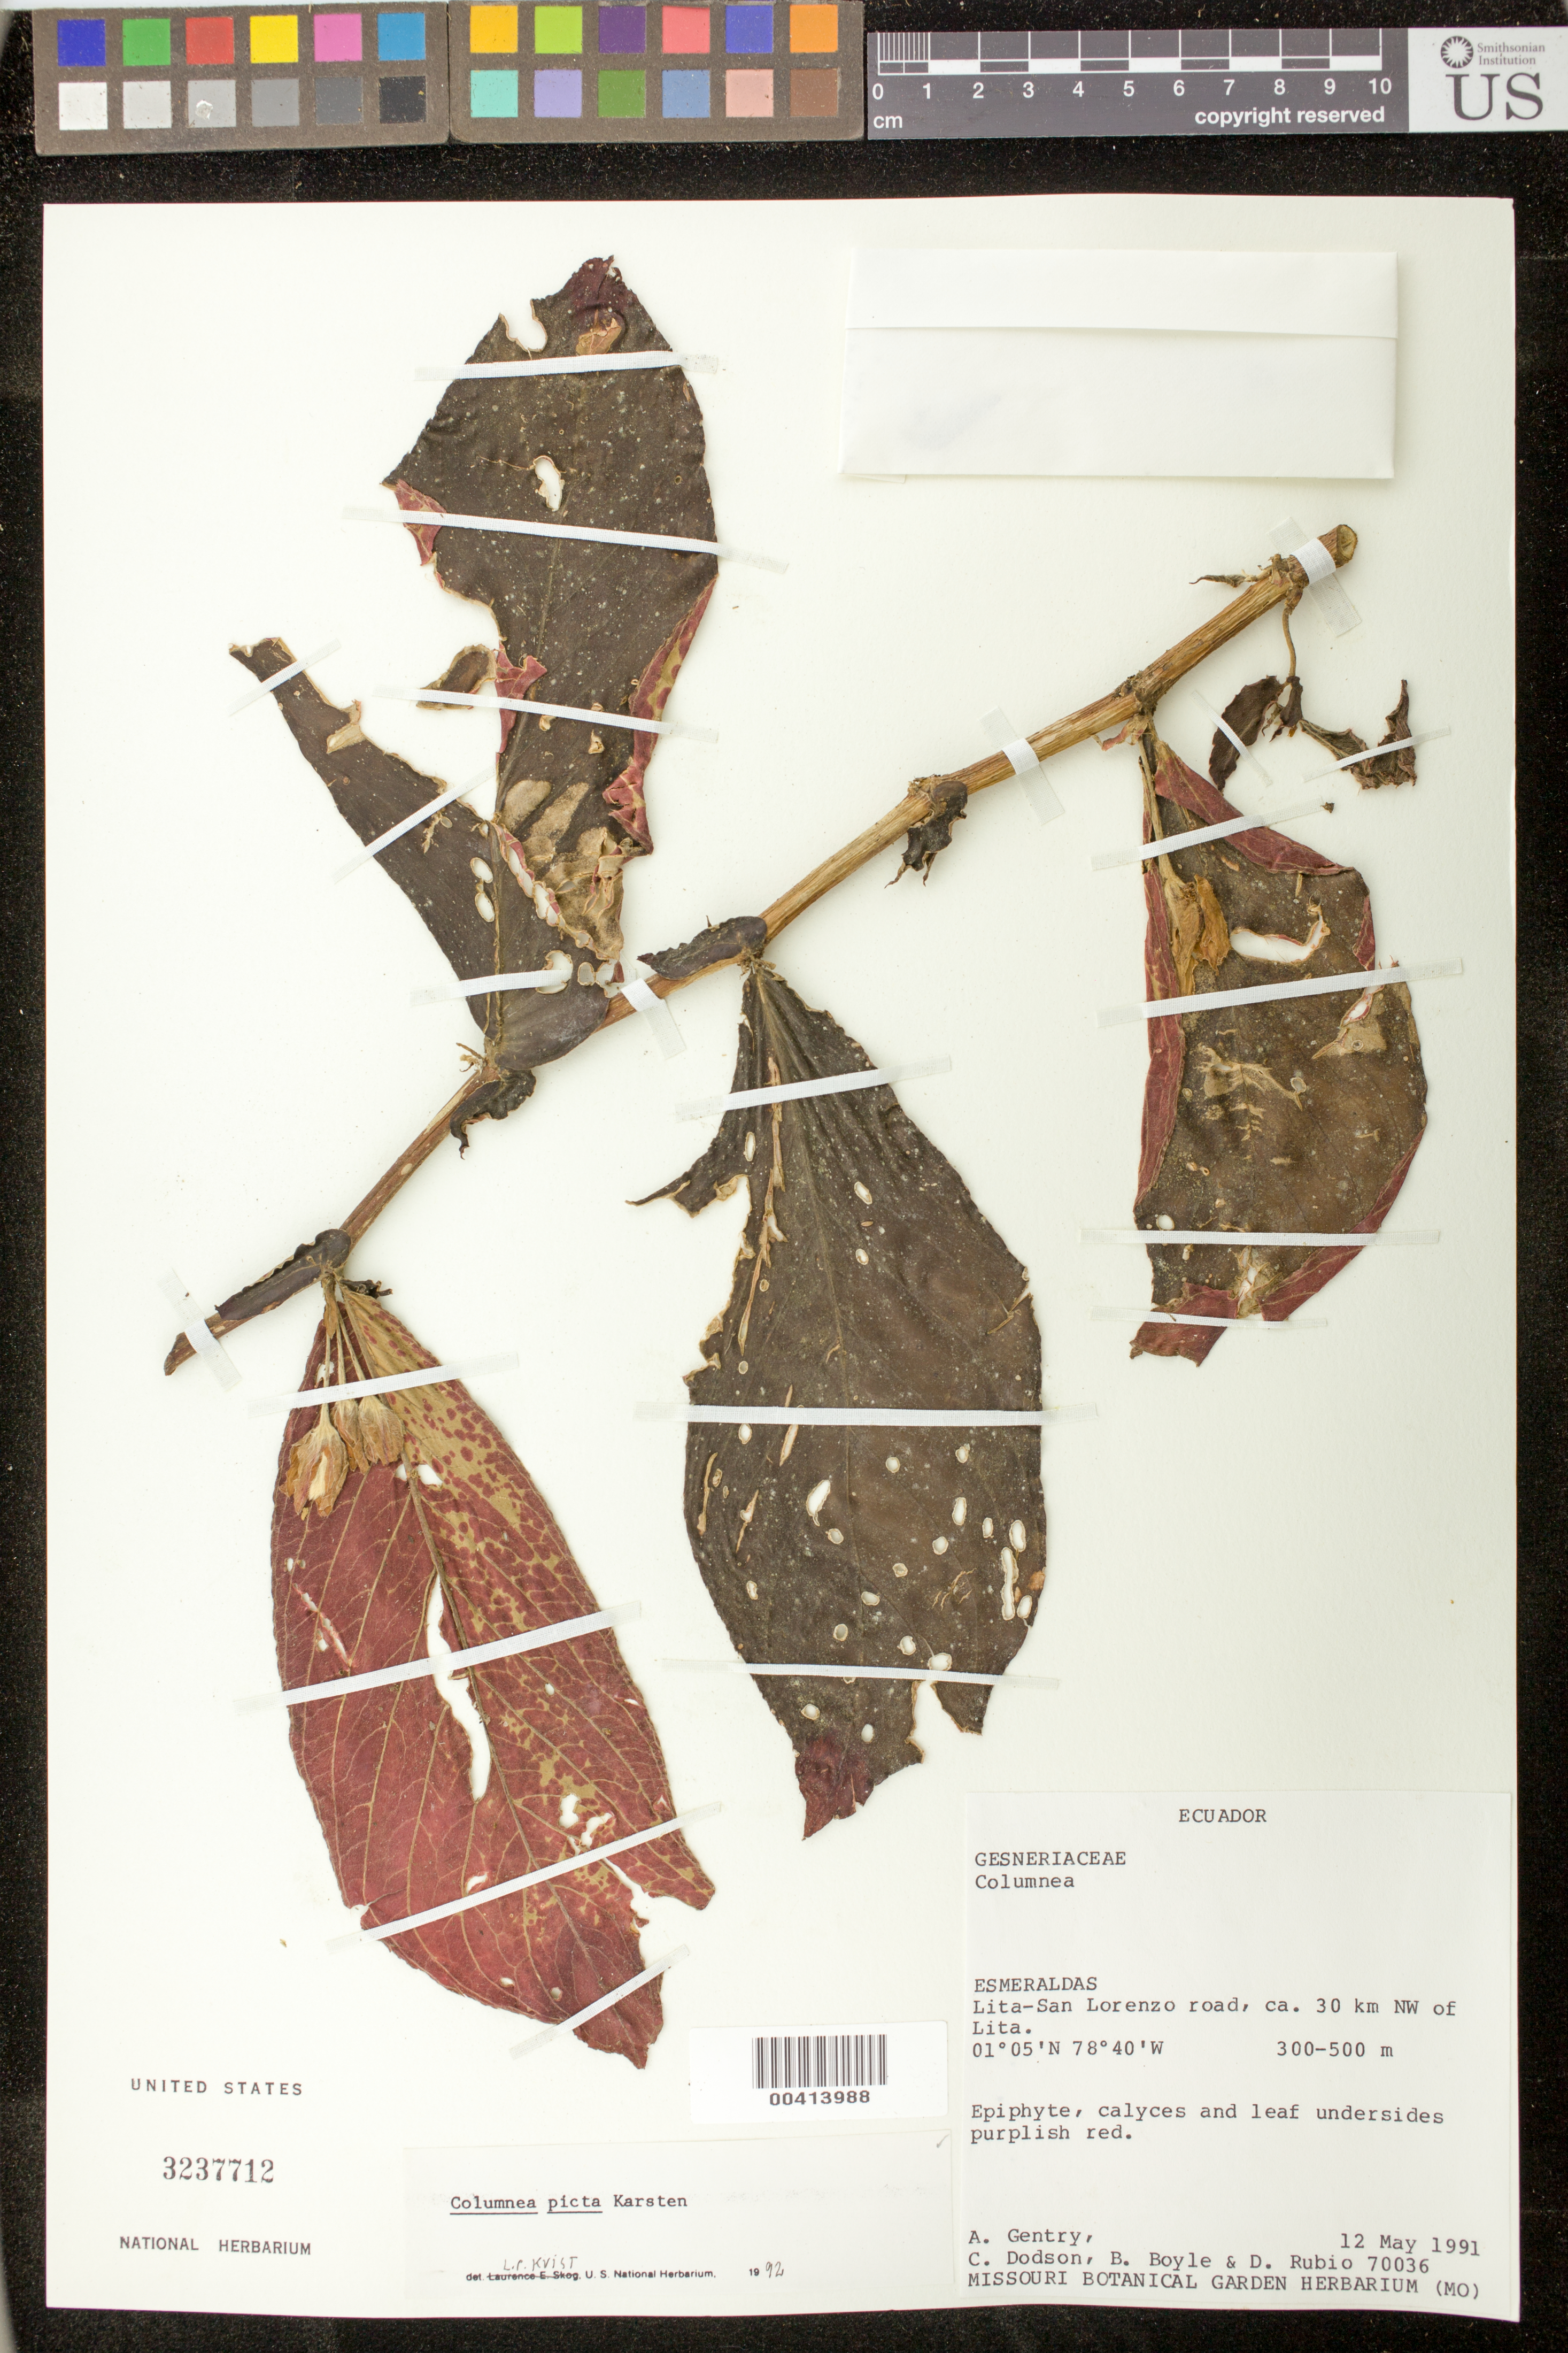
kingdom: Plantae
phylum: Tracheophyta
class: Magnoliopsida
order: Lamiales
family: Gesneriaceae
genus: Columnea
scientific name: Columnea karsteniana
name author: Singh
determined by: Skog, Laurence E.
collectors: A. H. Gentry, C. Dodson, B. Boyle & D. Rubio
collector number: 70036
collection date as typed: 12 May 1990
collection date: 1990-05-12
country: Ecuador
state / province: Esmeraldas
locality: Lita-San Lorenzo road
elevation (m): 300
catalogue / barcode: US 3237712